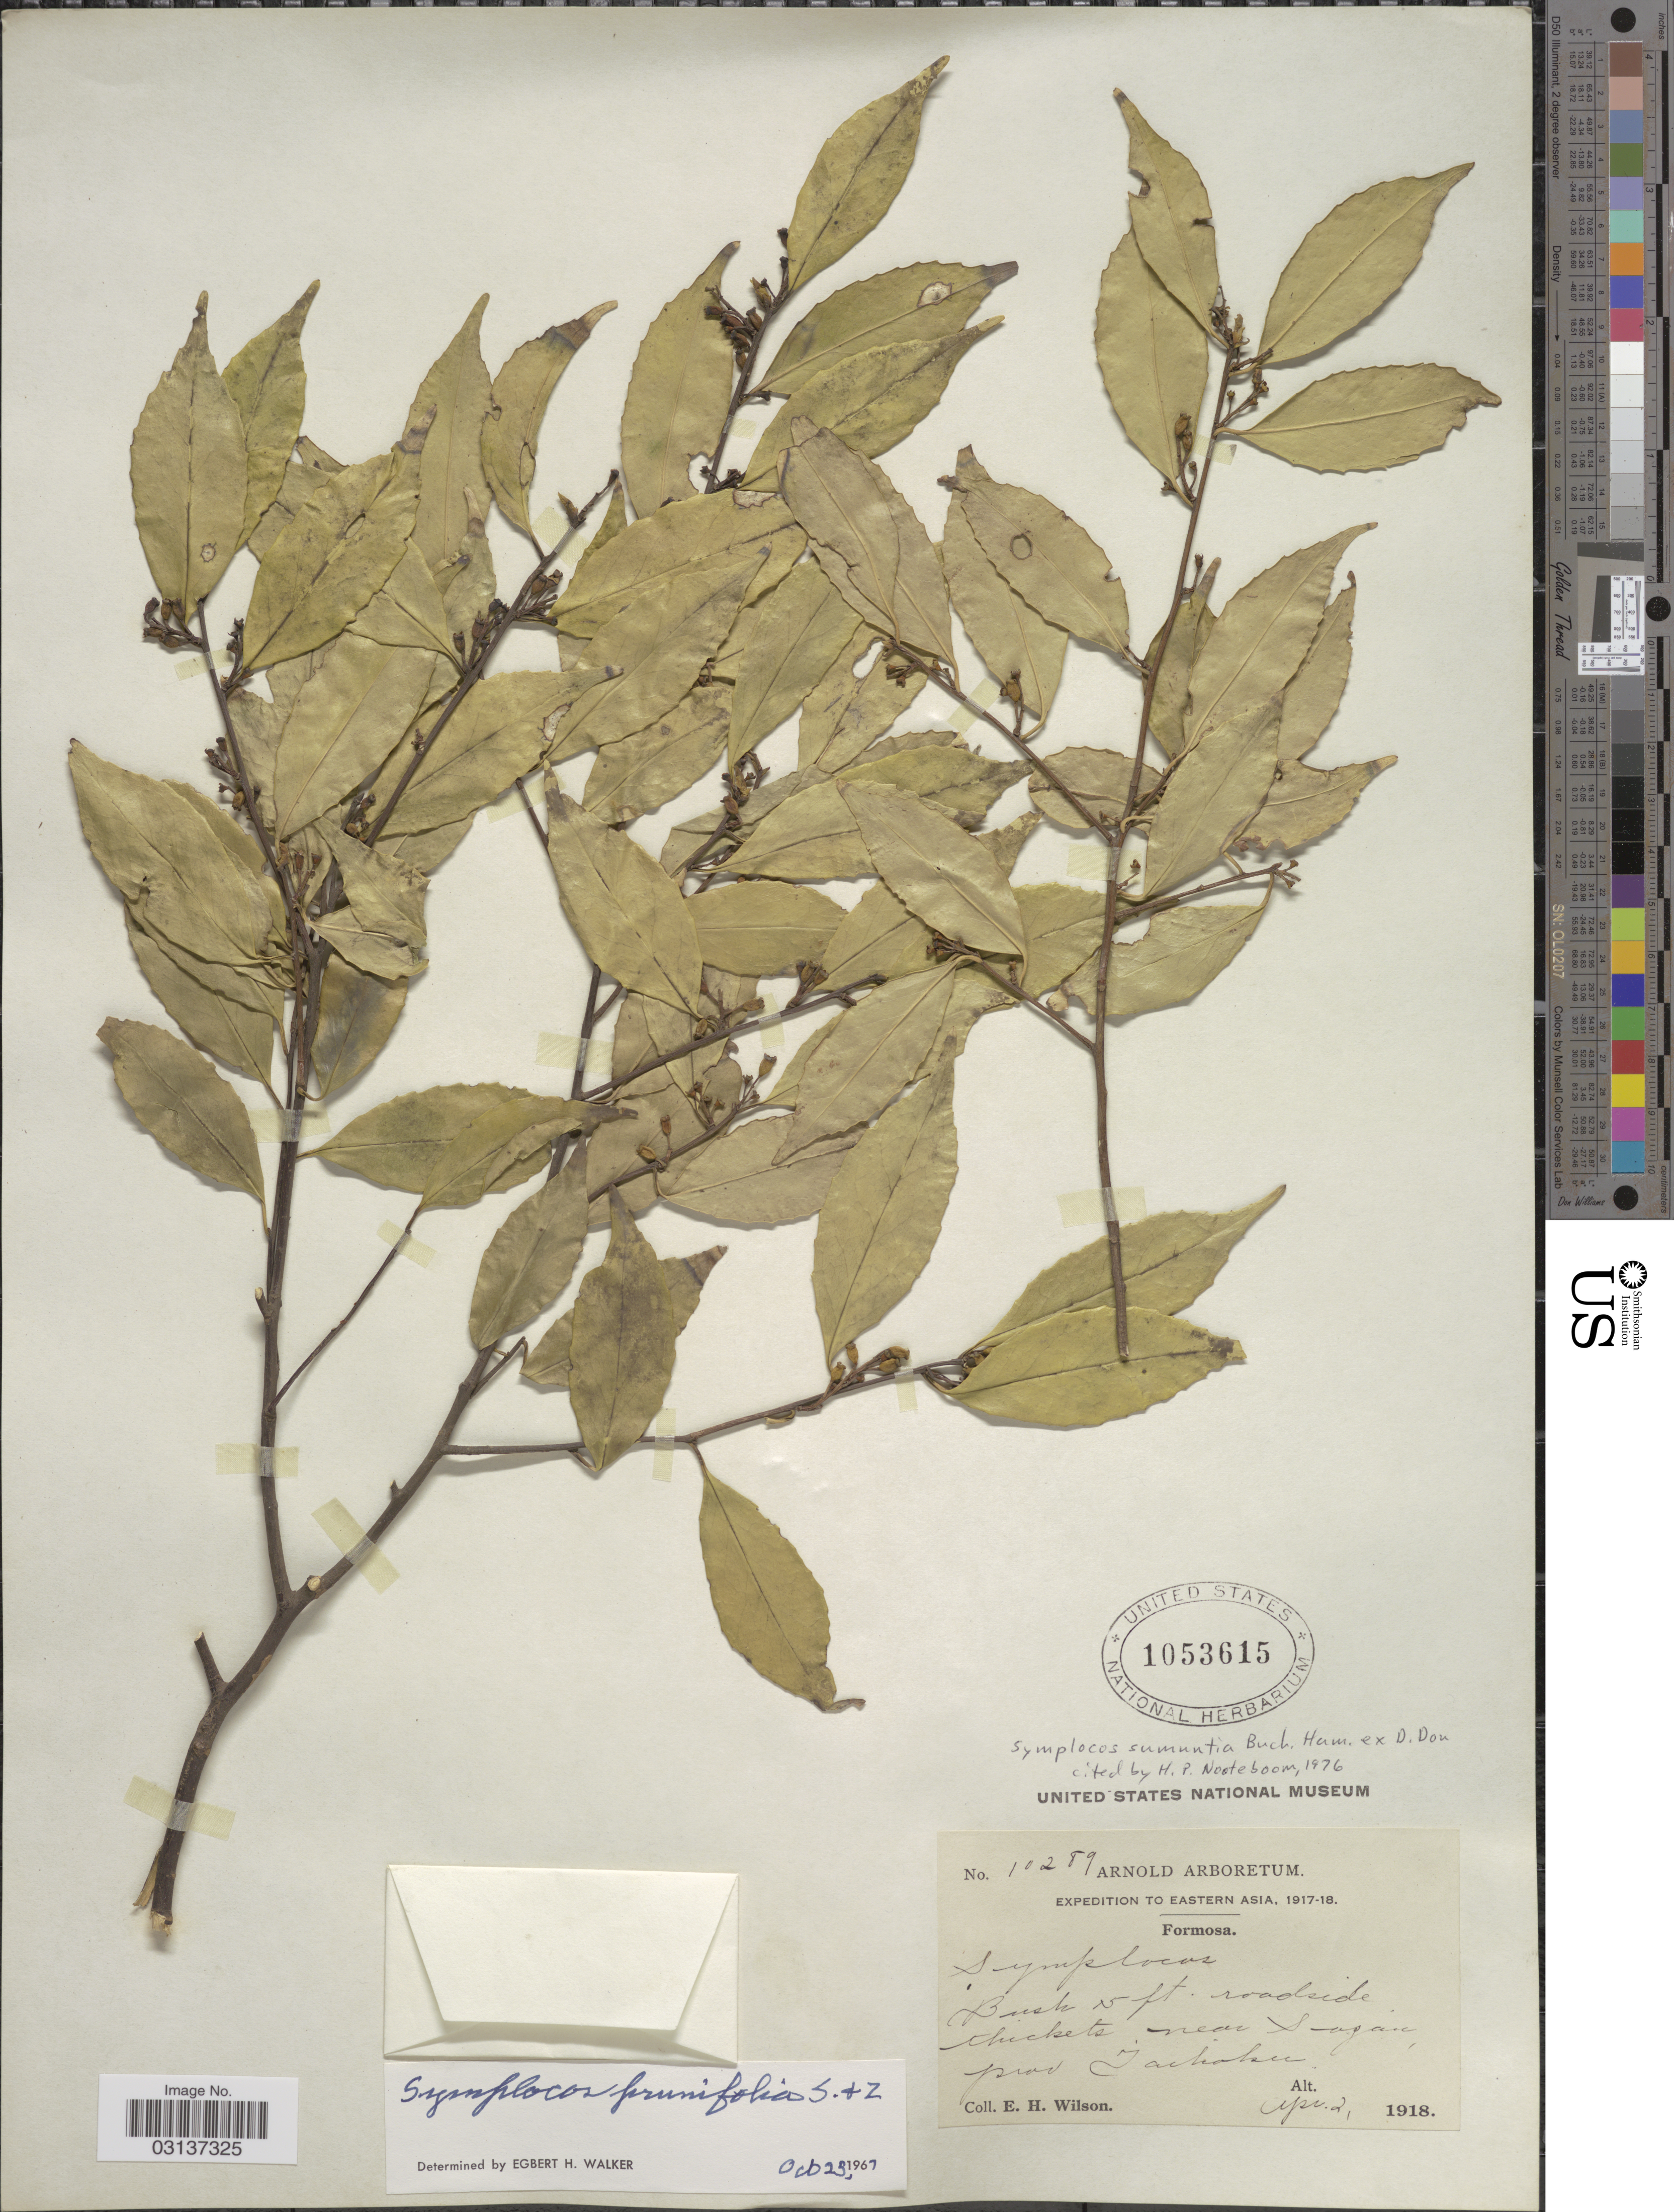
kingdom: Plantae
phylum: Tracheophyta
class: Magnoliopsida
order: Ericales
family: Symplocaceae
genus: Symplocos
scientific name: Symplocos sumuntia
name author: Buch.-Ham. ex D. Don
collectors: E. Wilson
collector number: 10289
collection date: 1918-04-02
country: Taiwan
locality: Eastern Asia. Formosa. Near Sozan, Prov. Taihoku.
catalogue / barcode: US 1053615